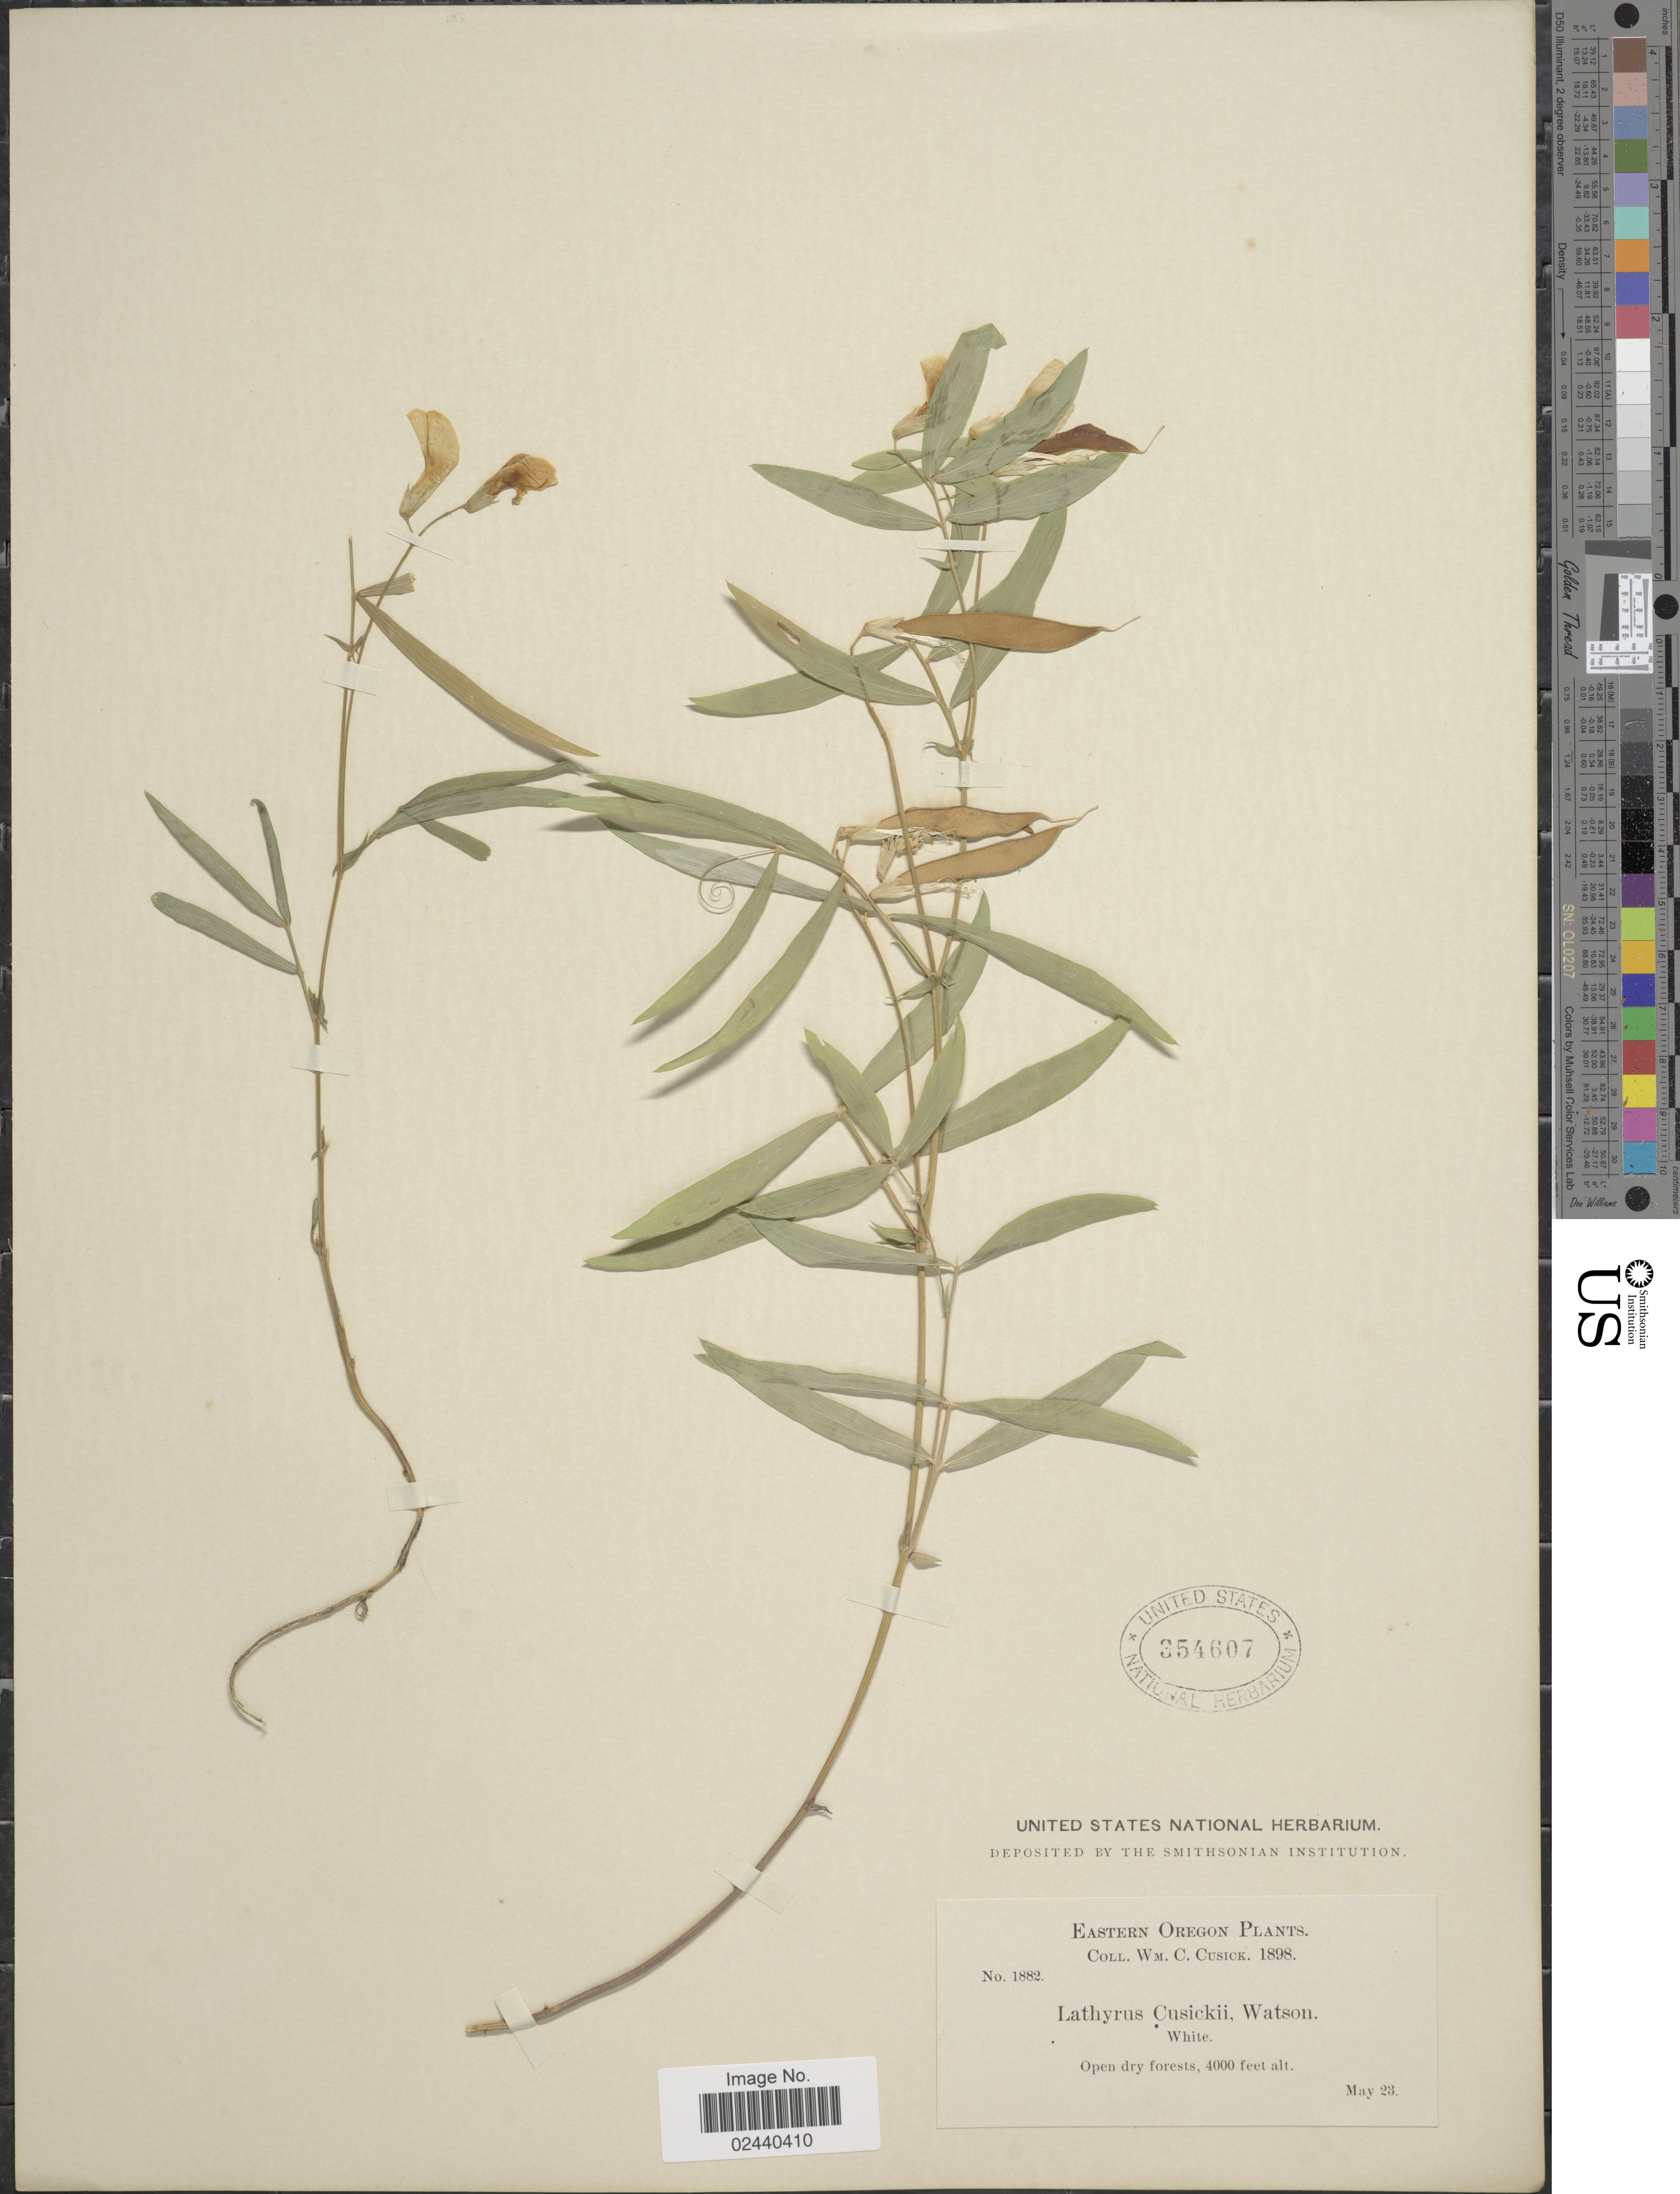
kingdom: Plantae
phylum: Tracheophyta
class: Magnoliopsida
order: Fabales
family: Fabaceae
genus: Lathyrus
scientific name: Lathyrus cusickii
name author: S. Watson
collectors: W. C. Cusick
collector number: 1882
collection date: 1898-05-23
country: United States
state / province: Oregon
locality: Eastern Oregon. Open dry forests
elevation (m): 1219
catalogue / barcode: US 354607